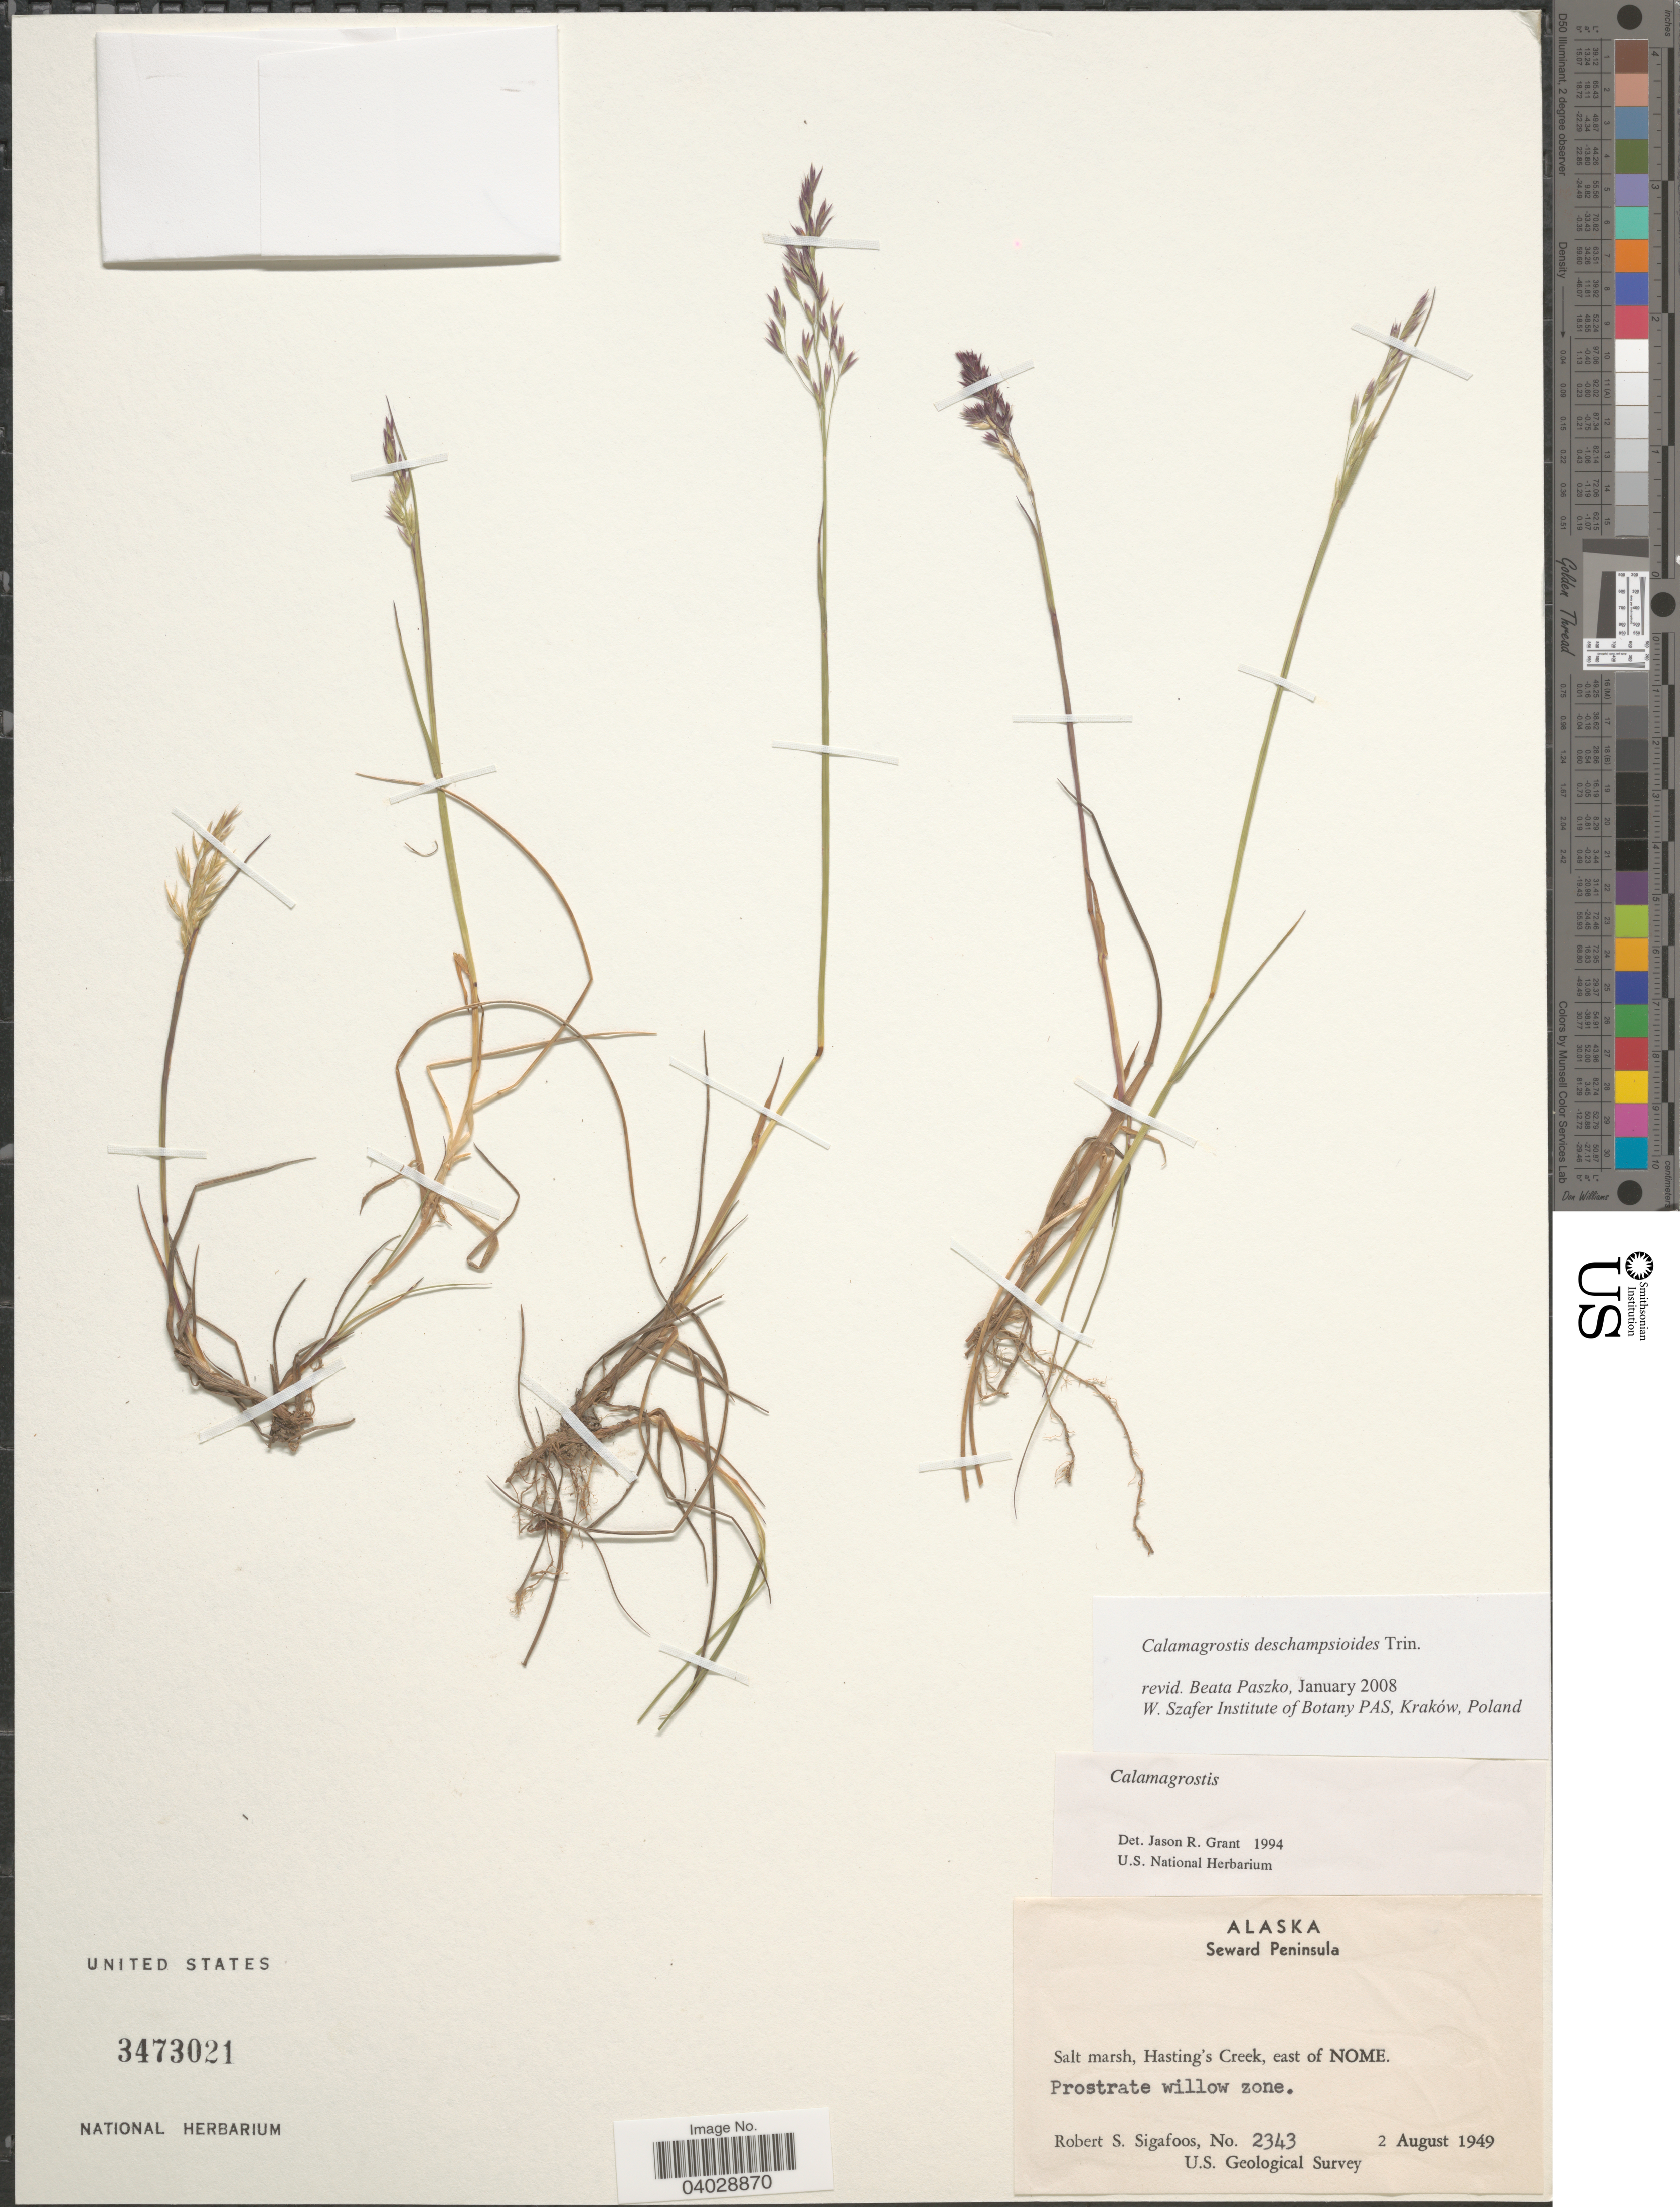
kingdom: Plantae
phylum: Tracheophyta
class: Liliopsida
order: Poales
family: Poaceae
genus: Calamagrostis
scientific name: Calamagrostis deschampsioides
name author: Trin.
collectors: R. Sigafoos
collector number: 2343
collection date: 1949-08-02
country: United States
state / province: Alaska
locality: Seward Peninsula. Salt marsh, Hasting's Creek, east of Nome.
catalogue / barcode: US 3473021